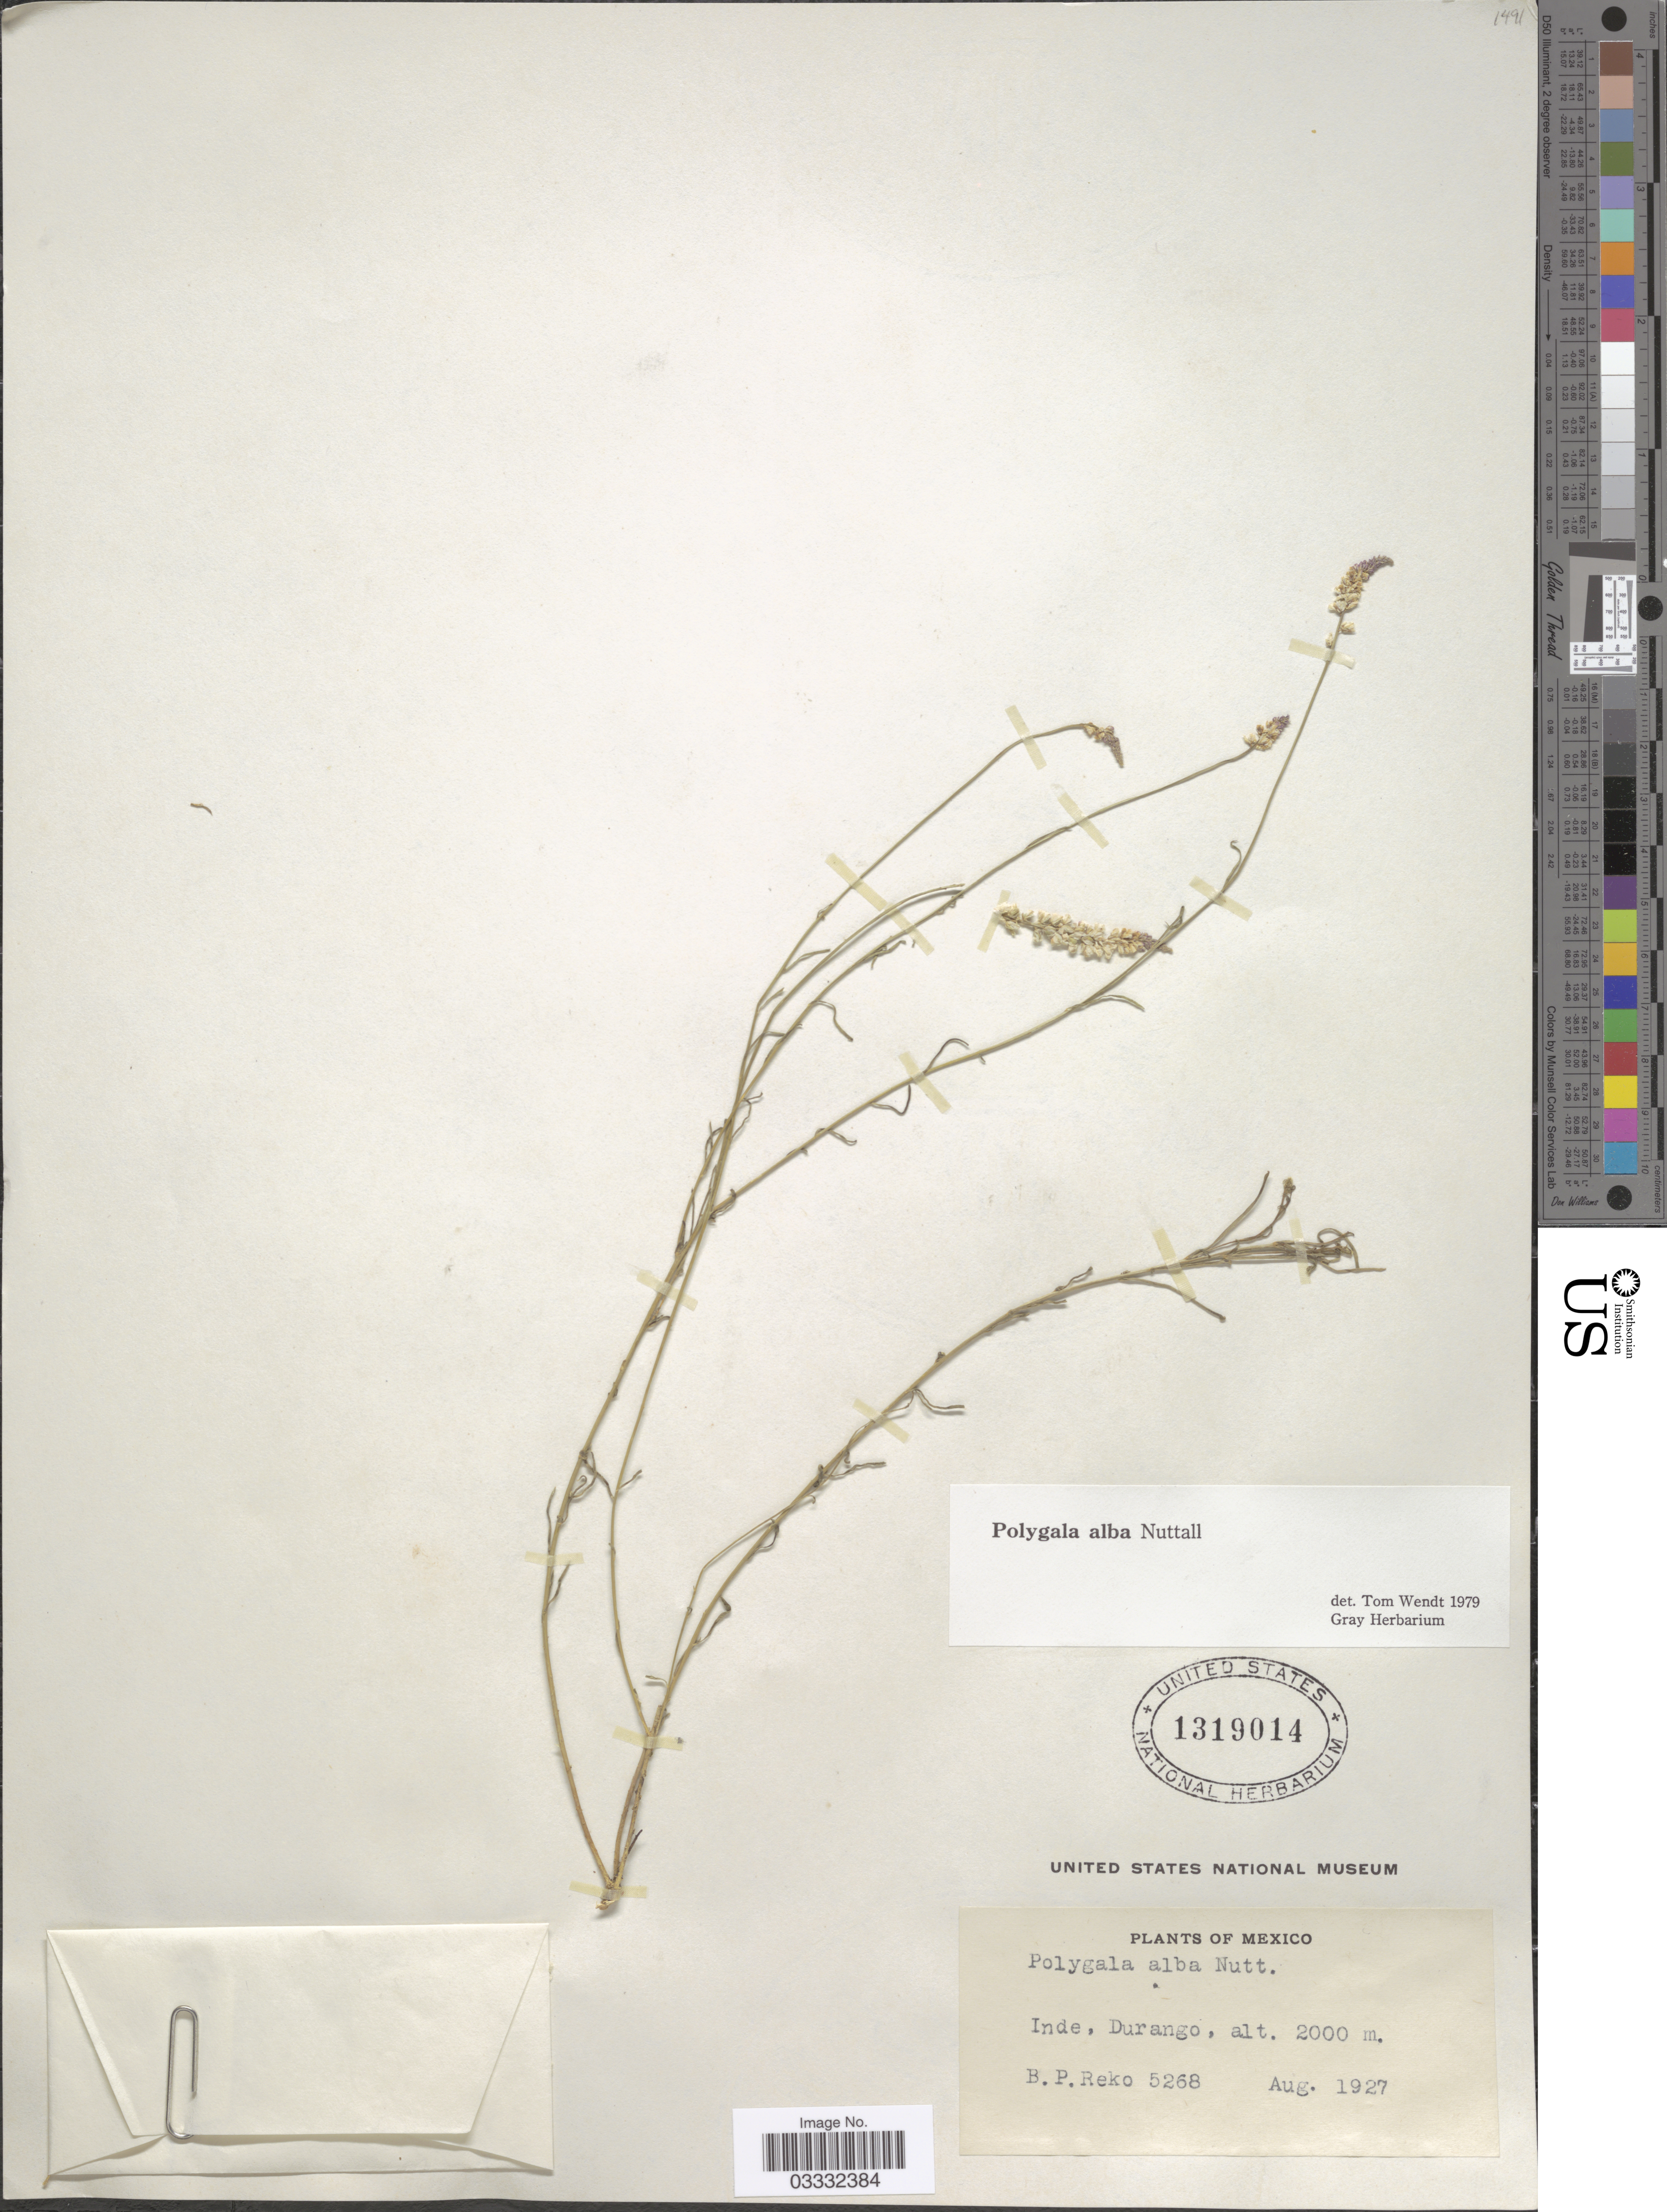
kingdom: Plantae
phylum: Tracheophyta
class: Magnoliopsida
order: Fabales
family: Polygalaceae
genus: Polygala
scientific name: Polygala alba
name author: Nutt.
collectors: B. P. Reko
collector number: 5268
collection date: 1927-08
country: Mexico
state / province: Durango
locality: Inde.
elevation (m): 2000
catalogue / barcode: US 1319014